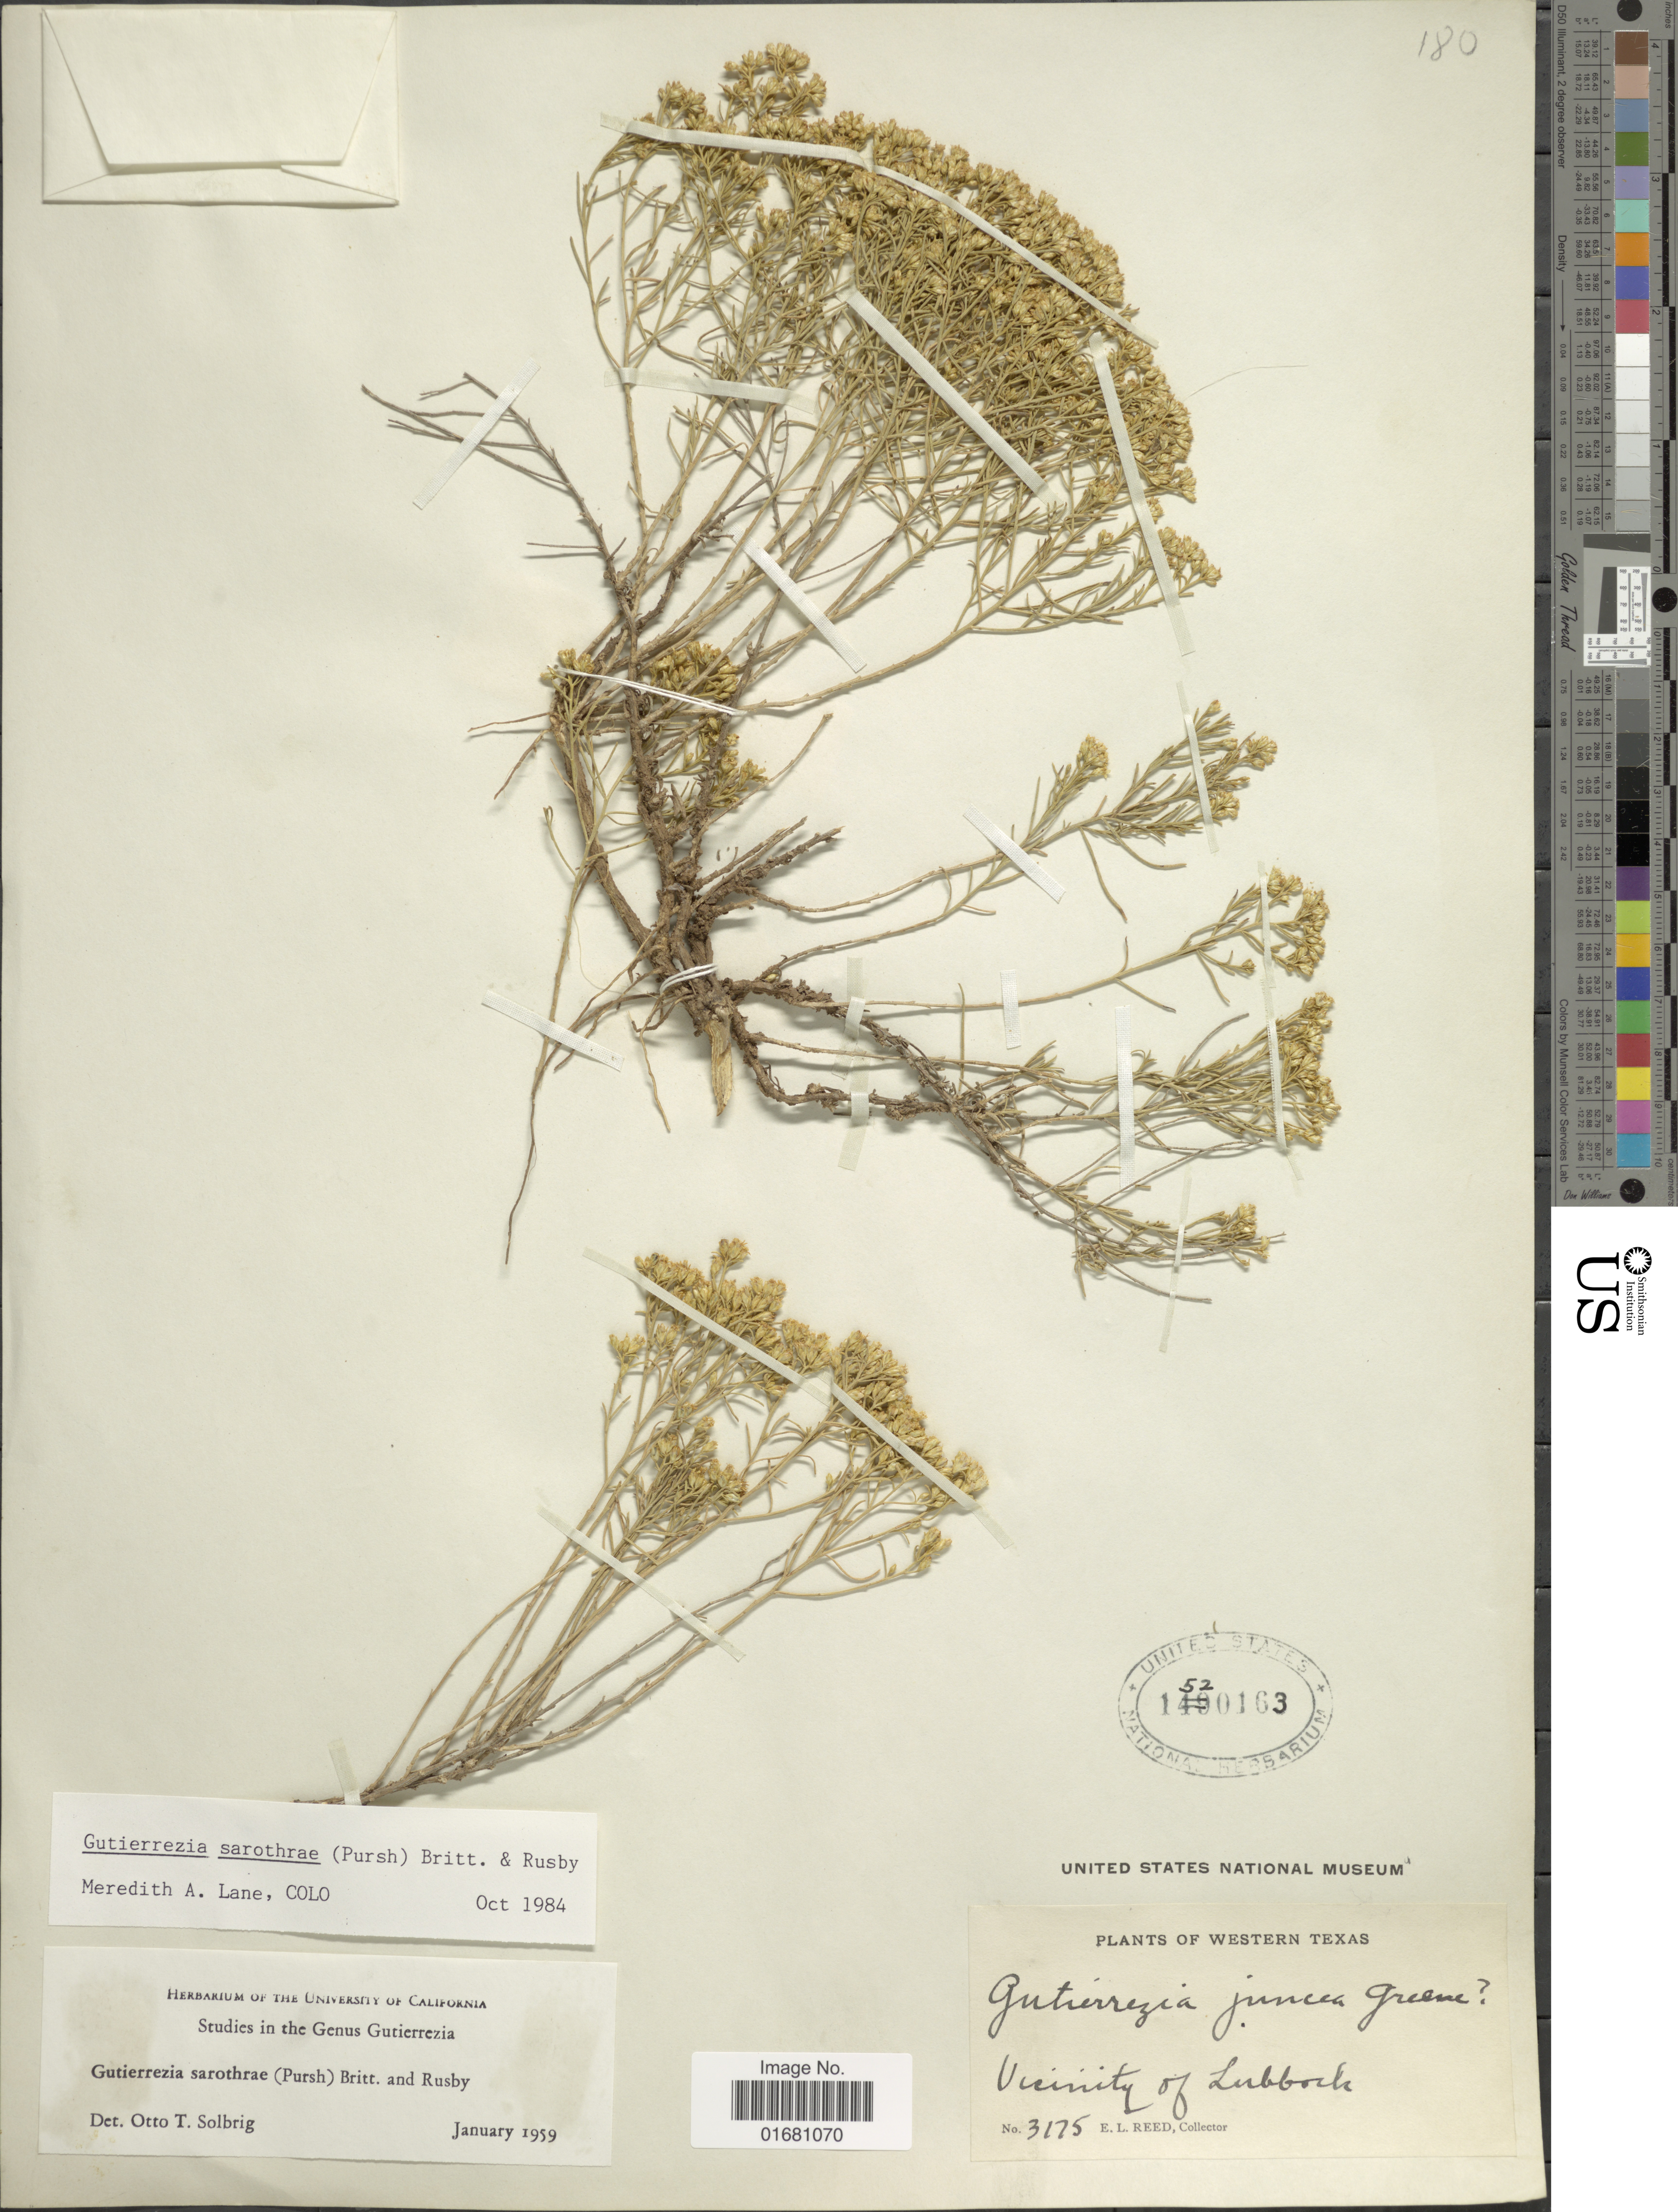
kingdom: Plantae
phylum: Tracheophyta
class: Magnoliopsida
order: Asterales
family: Asteraceae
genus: Gutierrezia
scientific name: Gutierrezia sarothrae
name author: (Pursh) Britton & Rusby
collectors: E. Reed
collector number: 3175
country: United States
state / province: Texas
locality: Western Texas, Vicinity of Lubbock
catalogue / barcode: US 1520163